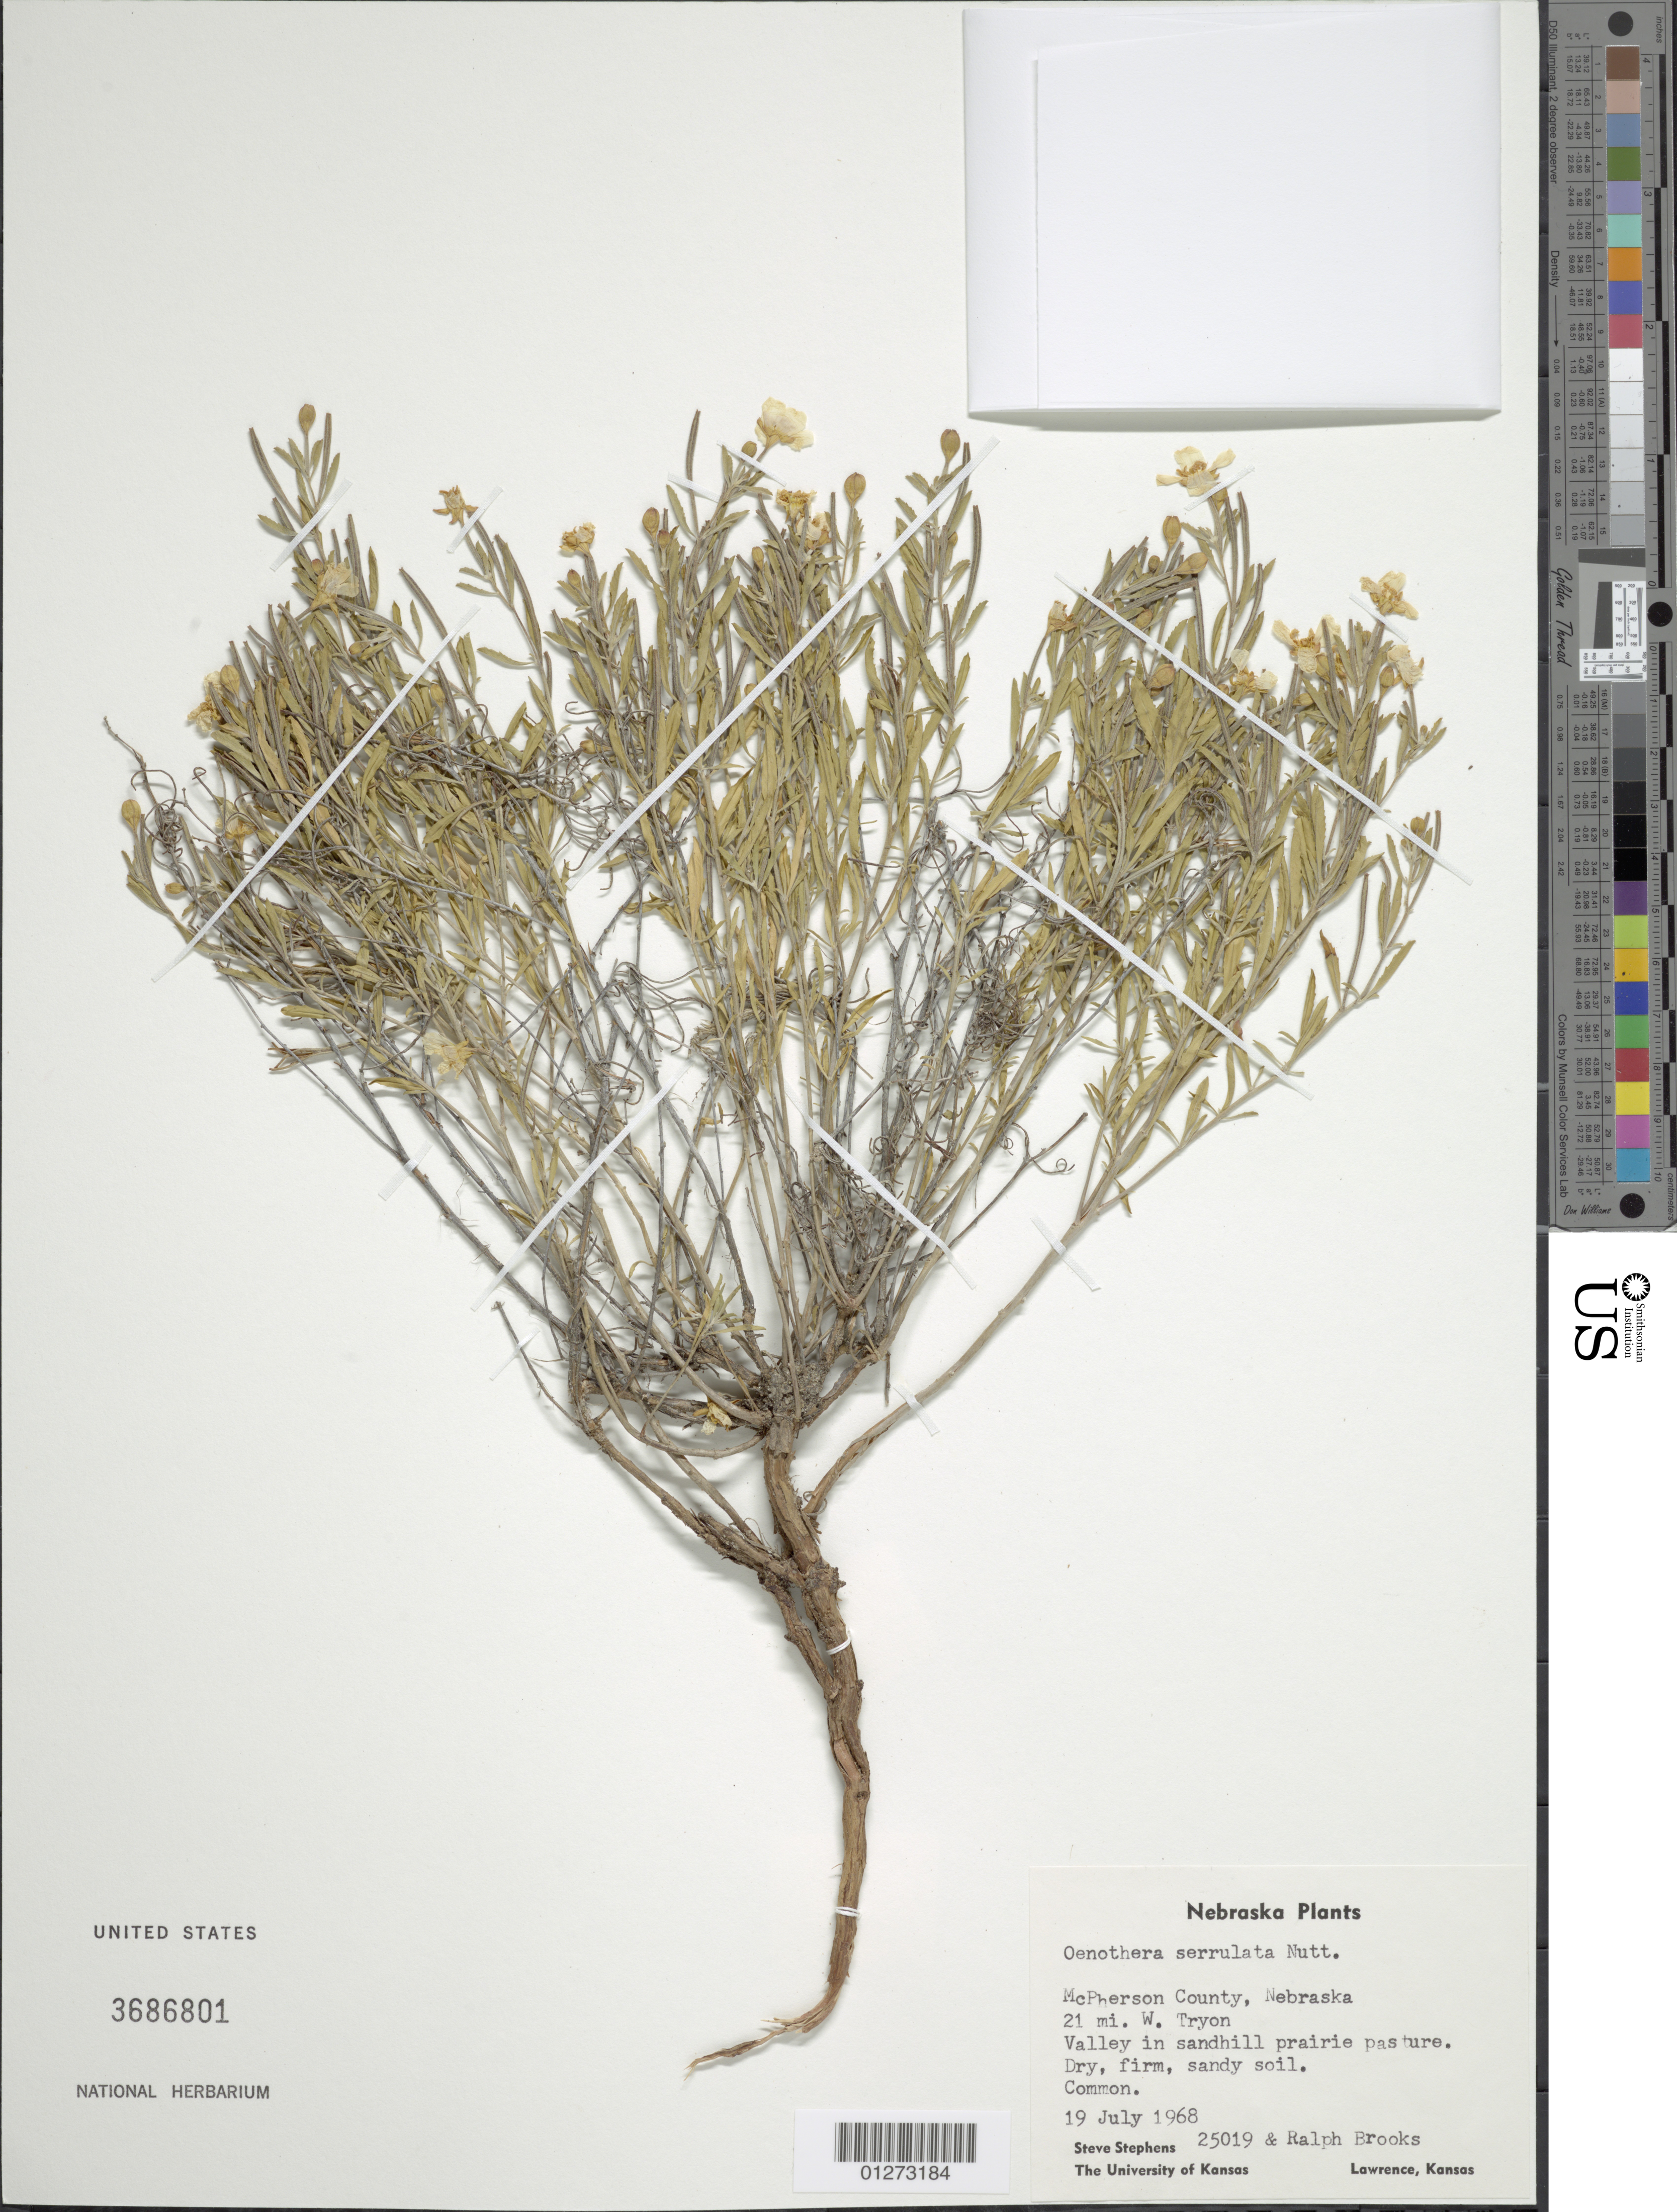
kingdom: Plantae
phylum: Tracheophyta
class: Magnoliopsida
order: Myrtales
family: Onagraceae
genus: Oenothera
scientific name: Oenothera serrulata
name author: Nutt.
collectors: S. Stephens & R. E. Brooks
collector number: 25019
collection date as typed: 19 July 1968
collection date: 1968-07-19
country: United States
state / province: Nebraska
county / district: McPherson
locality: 22 mi W Tryon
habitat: Valley in sandhill prairie pasture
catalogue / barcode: US 3686801